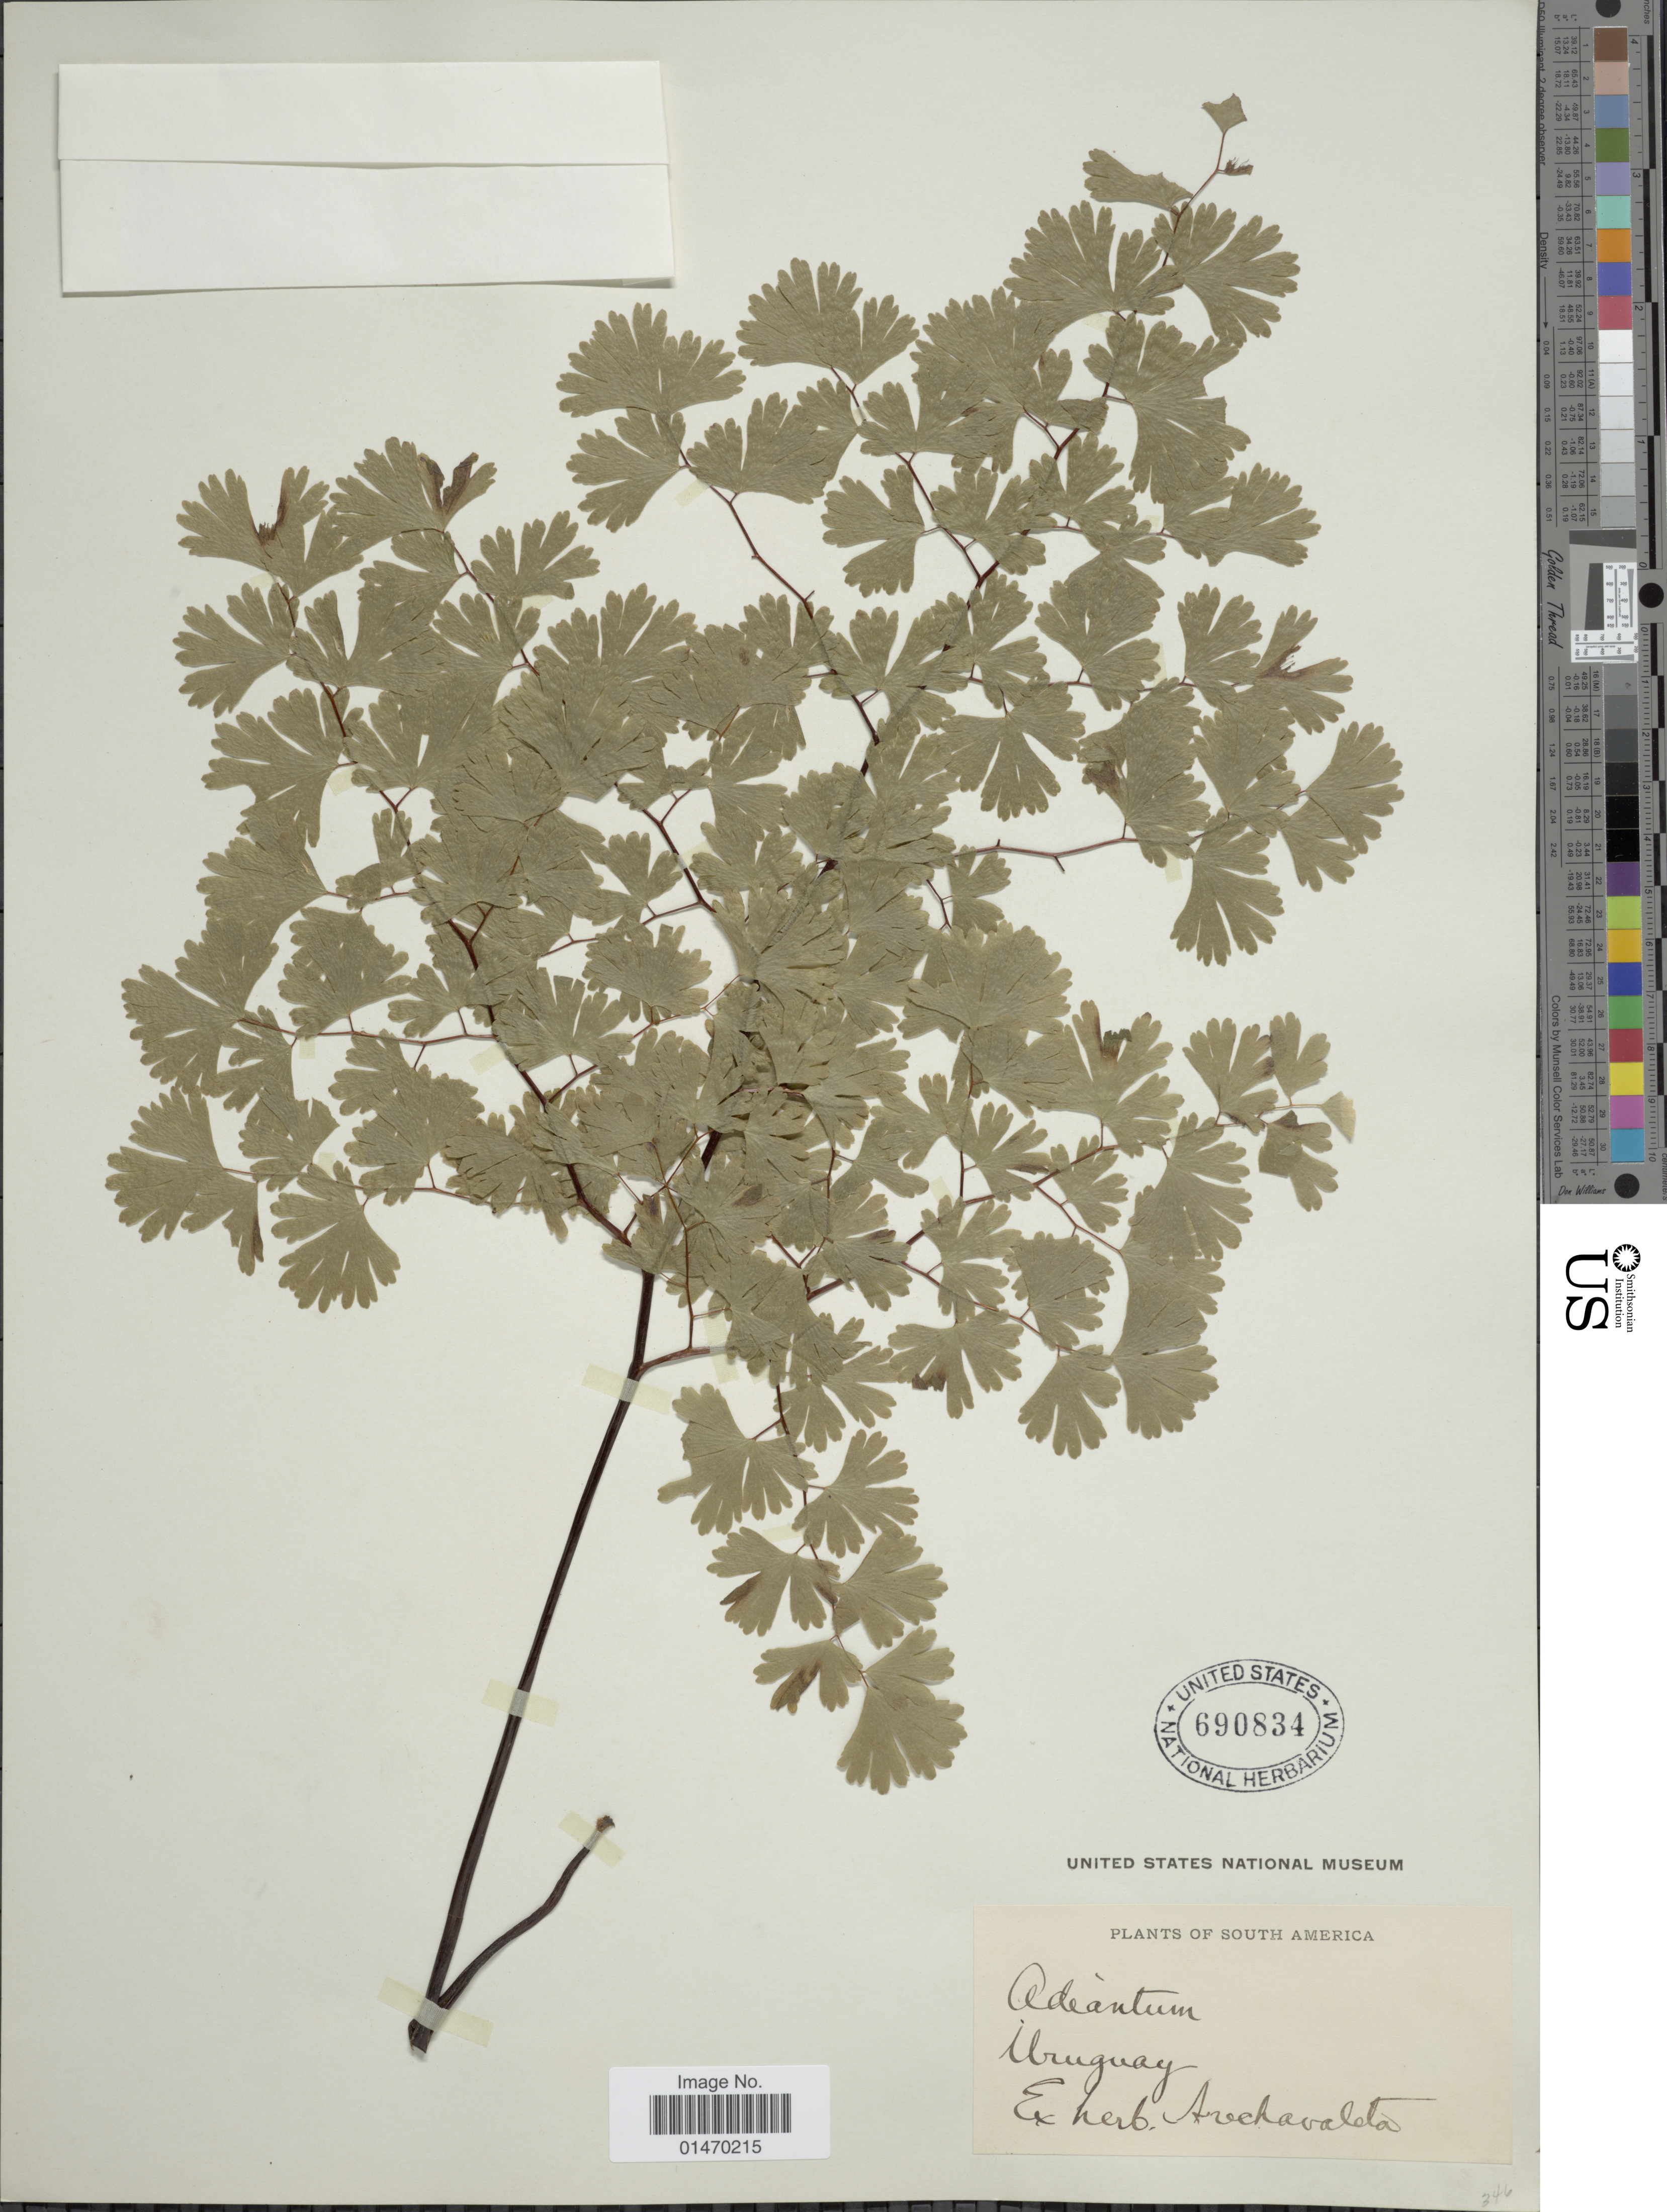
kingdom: Plantae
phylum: Tracheophyta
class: Polypodiopsida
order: Polypodiales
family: Pteridaceae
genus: Adiantum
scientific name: Adiantum digitatum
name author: Hook.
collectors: ex herb. Arechavaleta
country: Uruguay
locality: South America.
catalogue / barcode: US 690834